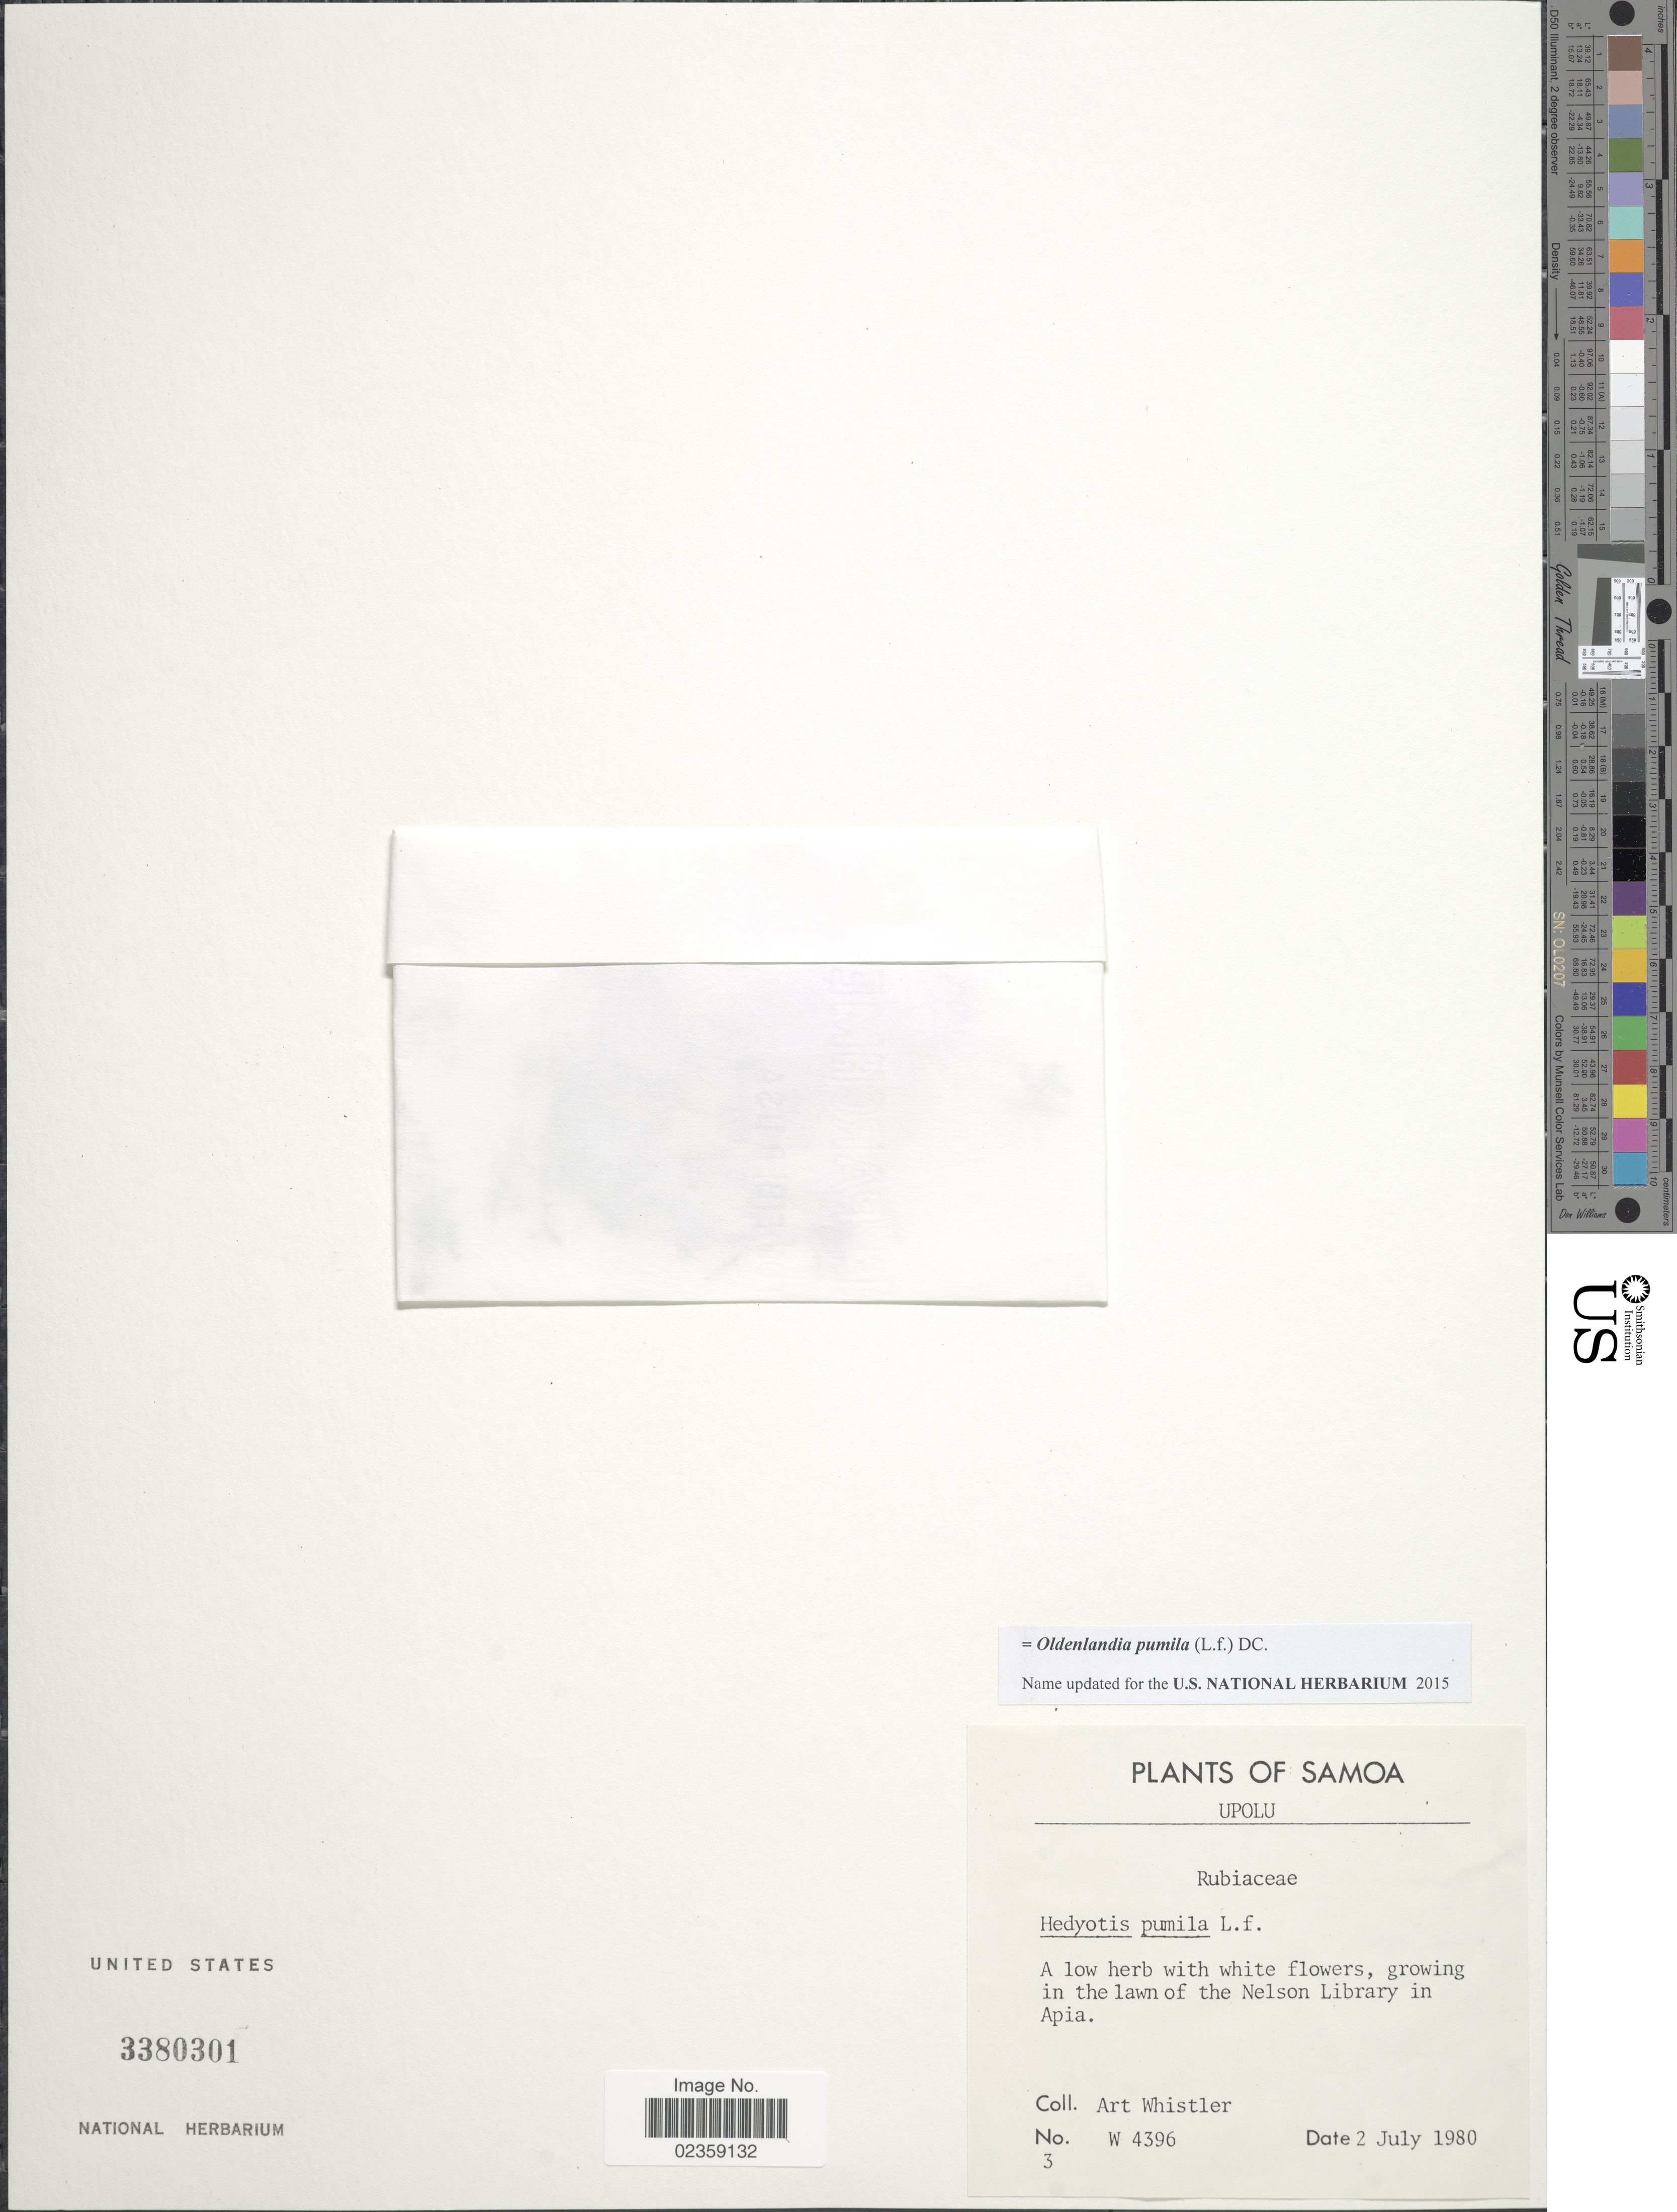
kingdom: Plantae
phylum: Tracheophyta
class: Magnoliopsida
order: Gentianales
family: Rubiaceae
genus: Oldenlandia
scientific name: Oldenlandia pumila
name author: (L. f.) DC.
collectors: A. Whistler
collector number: W 4396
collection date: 1980-07-02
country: Samoa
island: Upolu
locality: Samoa. Upolu. Growing in the lawn of the Nelson Library in Apia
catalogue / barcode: US 3380301